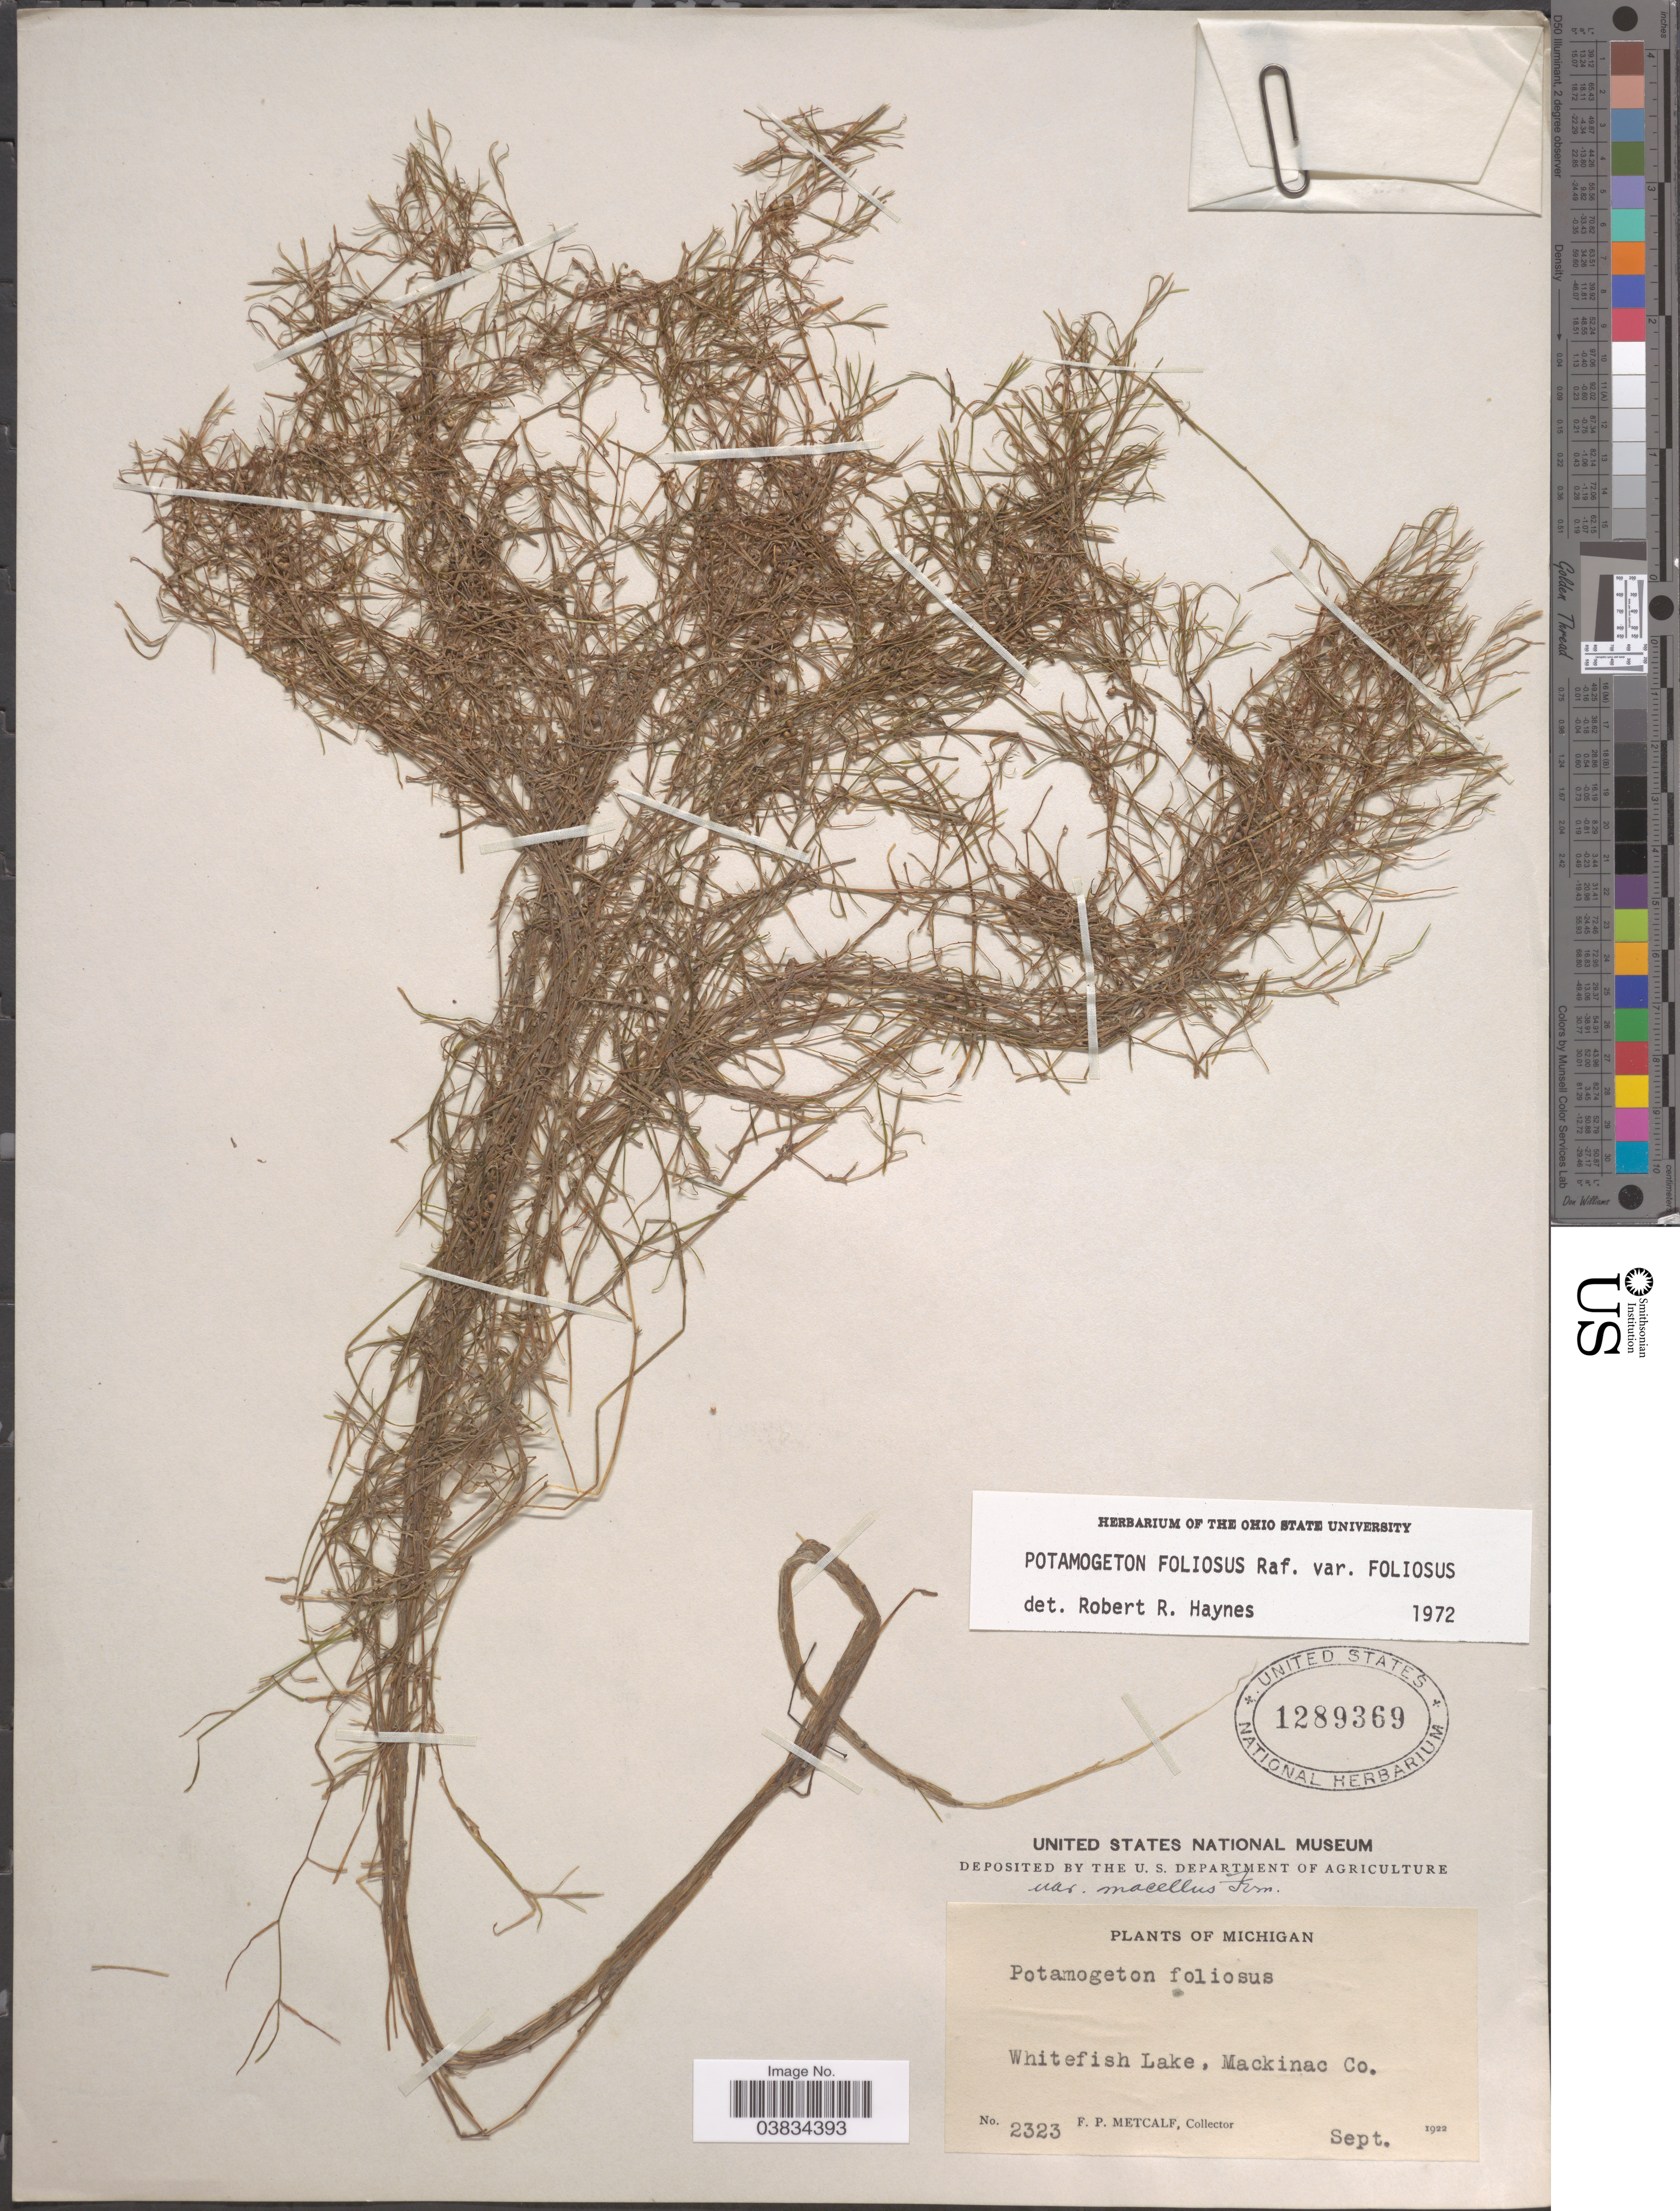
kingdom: Plantae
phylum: Tracheophyta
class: Liliopsida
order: Alismatales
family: Potamogetonaceae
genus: Potamogeton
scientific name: Potamogeton foliosus var. foliosus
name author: Raf.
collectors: F. Metcalf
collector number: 2323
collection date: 1922-09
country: United States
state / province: Michigan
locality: Whitefish Lake, Mackinac Co.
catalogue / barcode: US 1289369